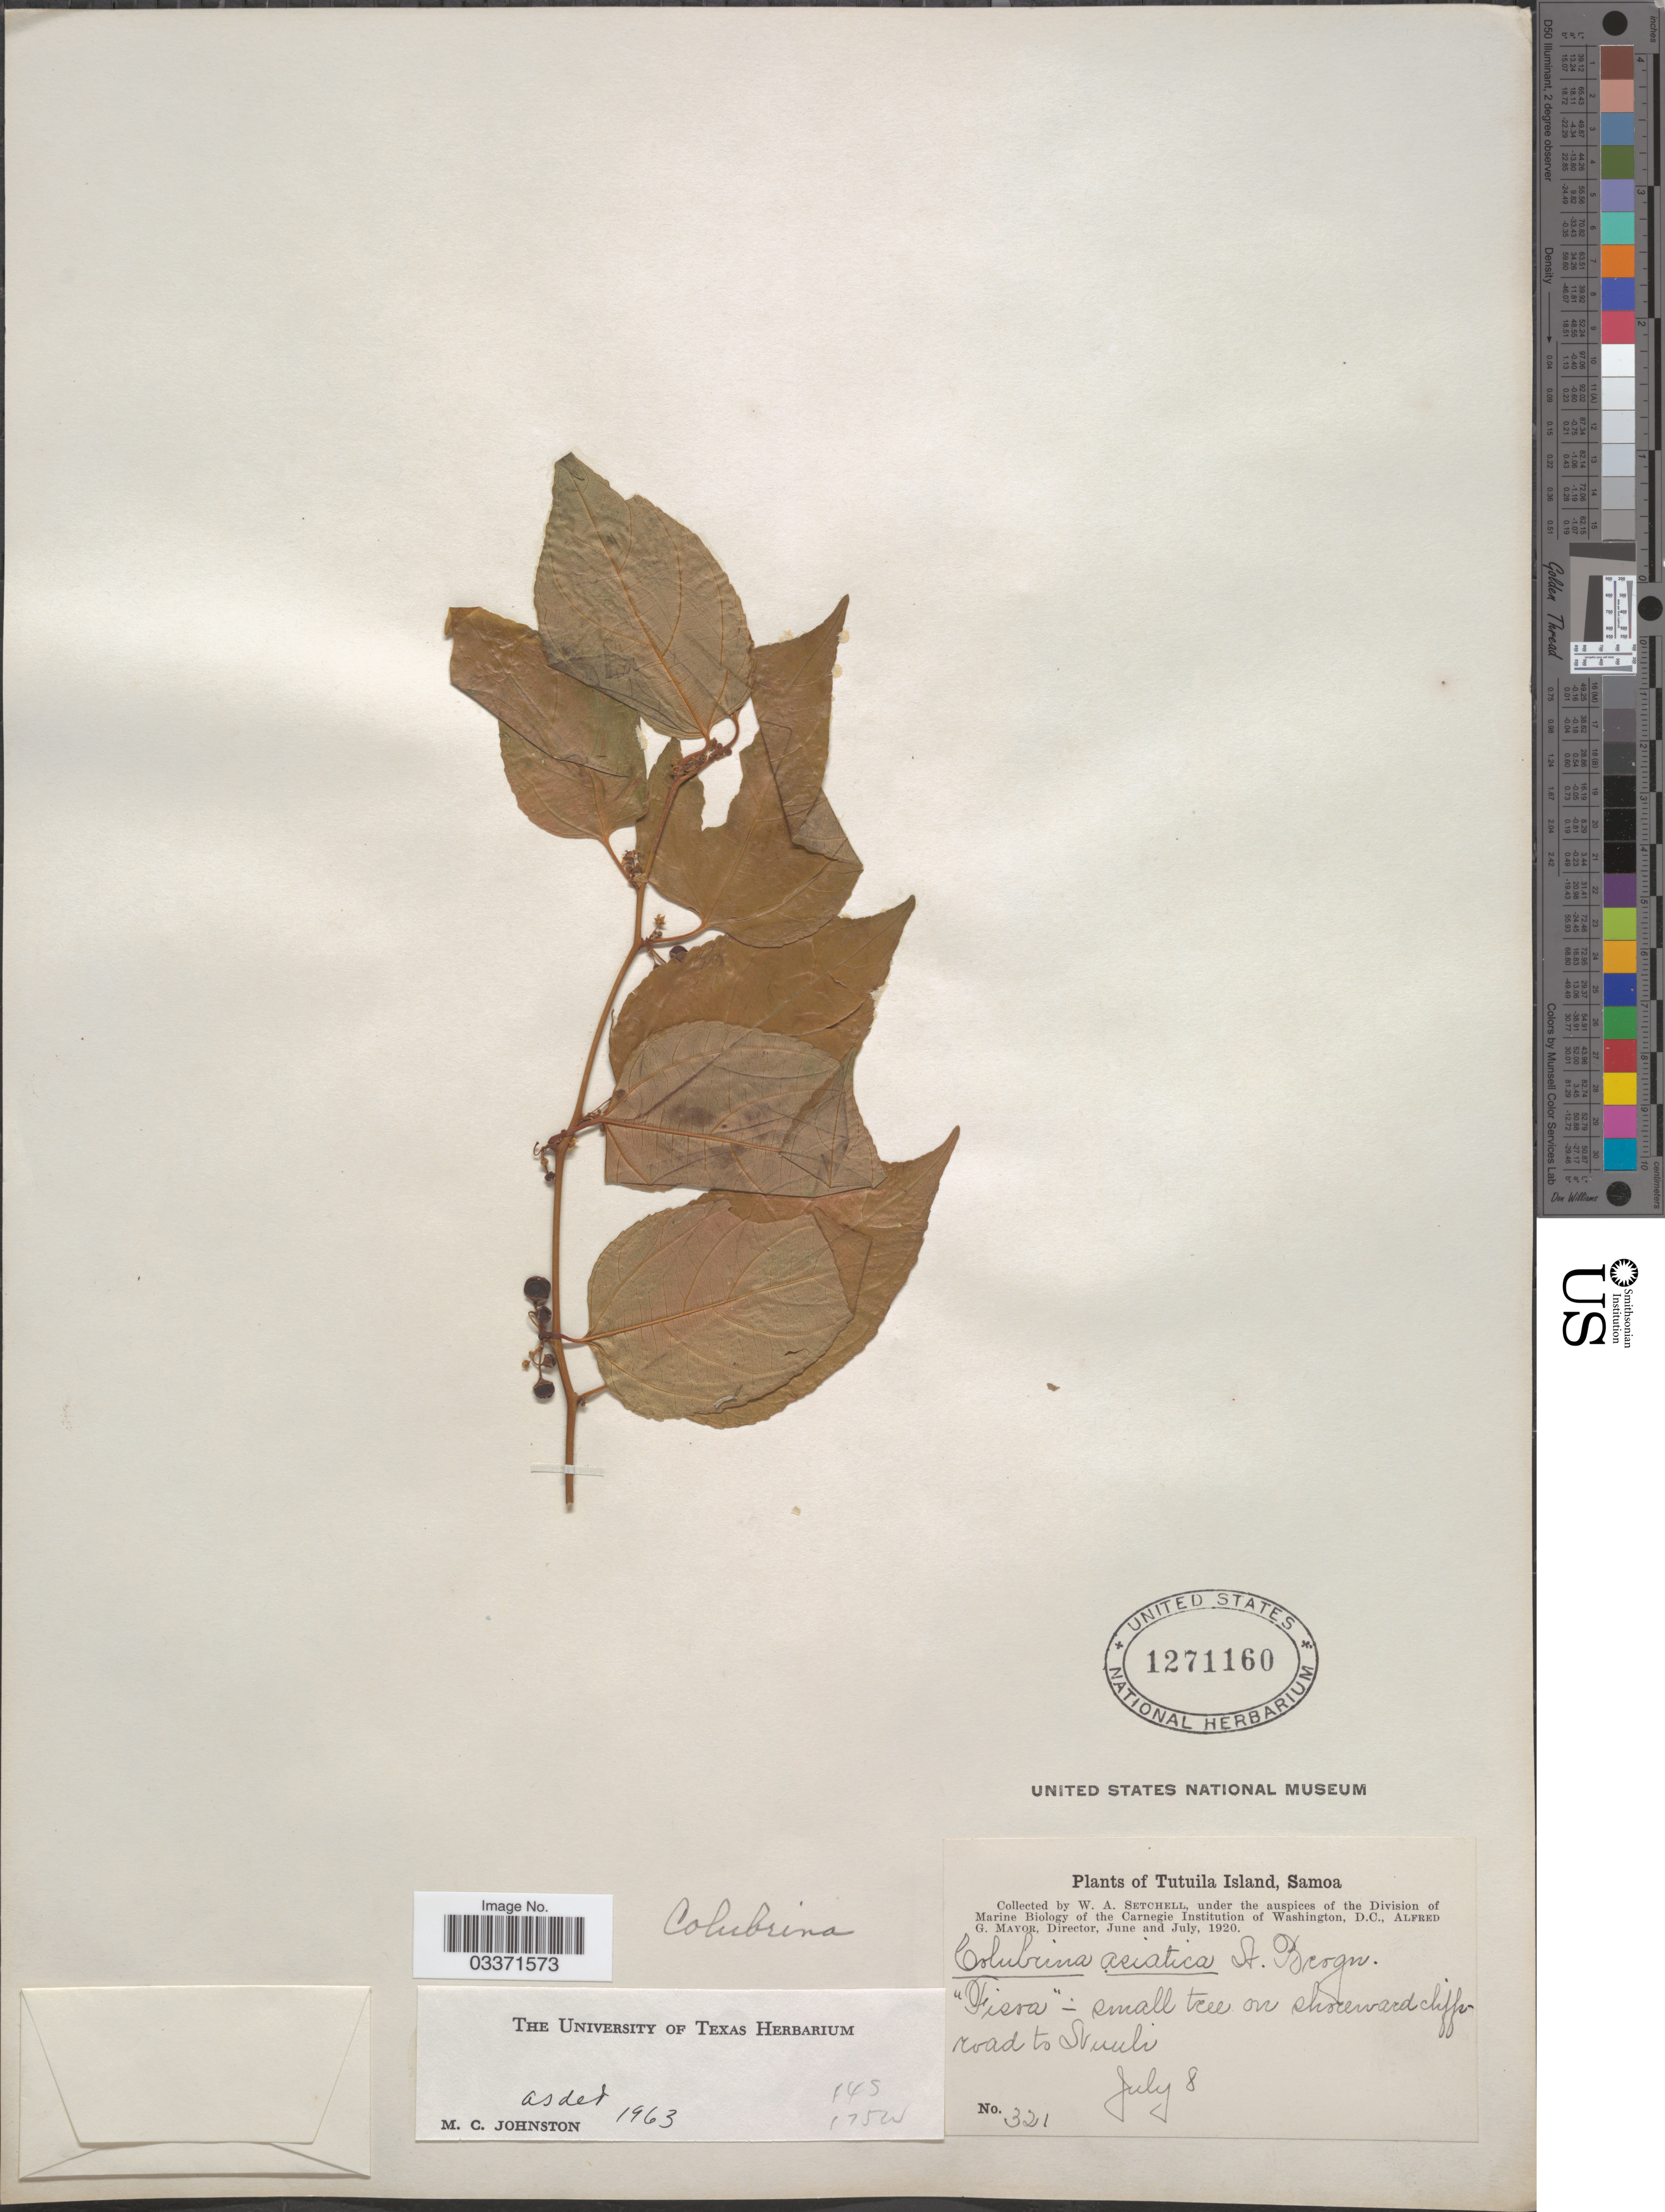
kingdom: Plantae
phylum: Tracheophyta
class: Magnoliopsida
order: Rosales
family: Rhamnaceae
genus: Colubrina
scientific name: Colubrina asiatica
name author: (L.) Brongn.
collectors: W. Setchell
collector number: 321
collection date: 1920-07-08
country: American Samoa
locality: Tutuila Island, Samoa, road to Stuuli [interpreted].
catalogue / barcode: US 1271160